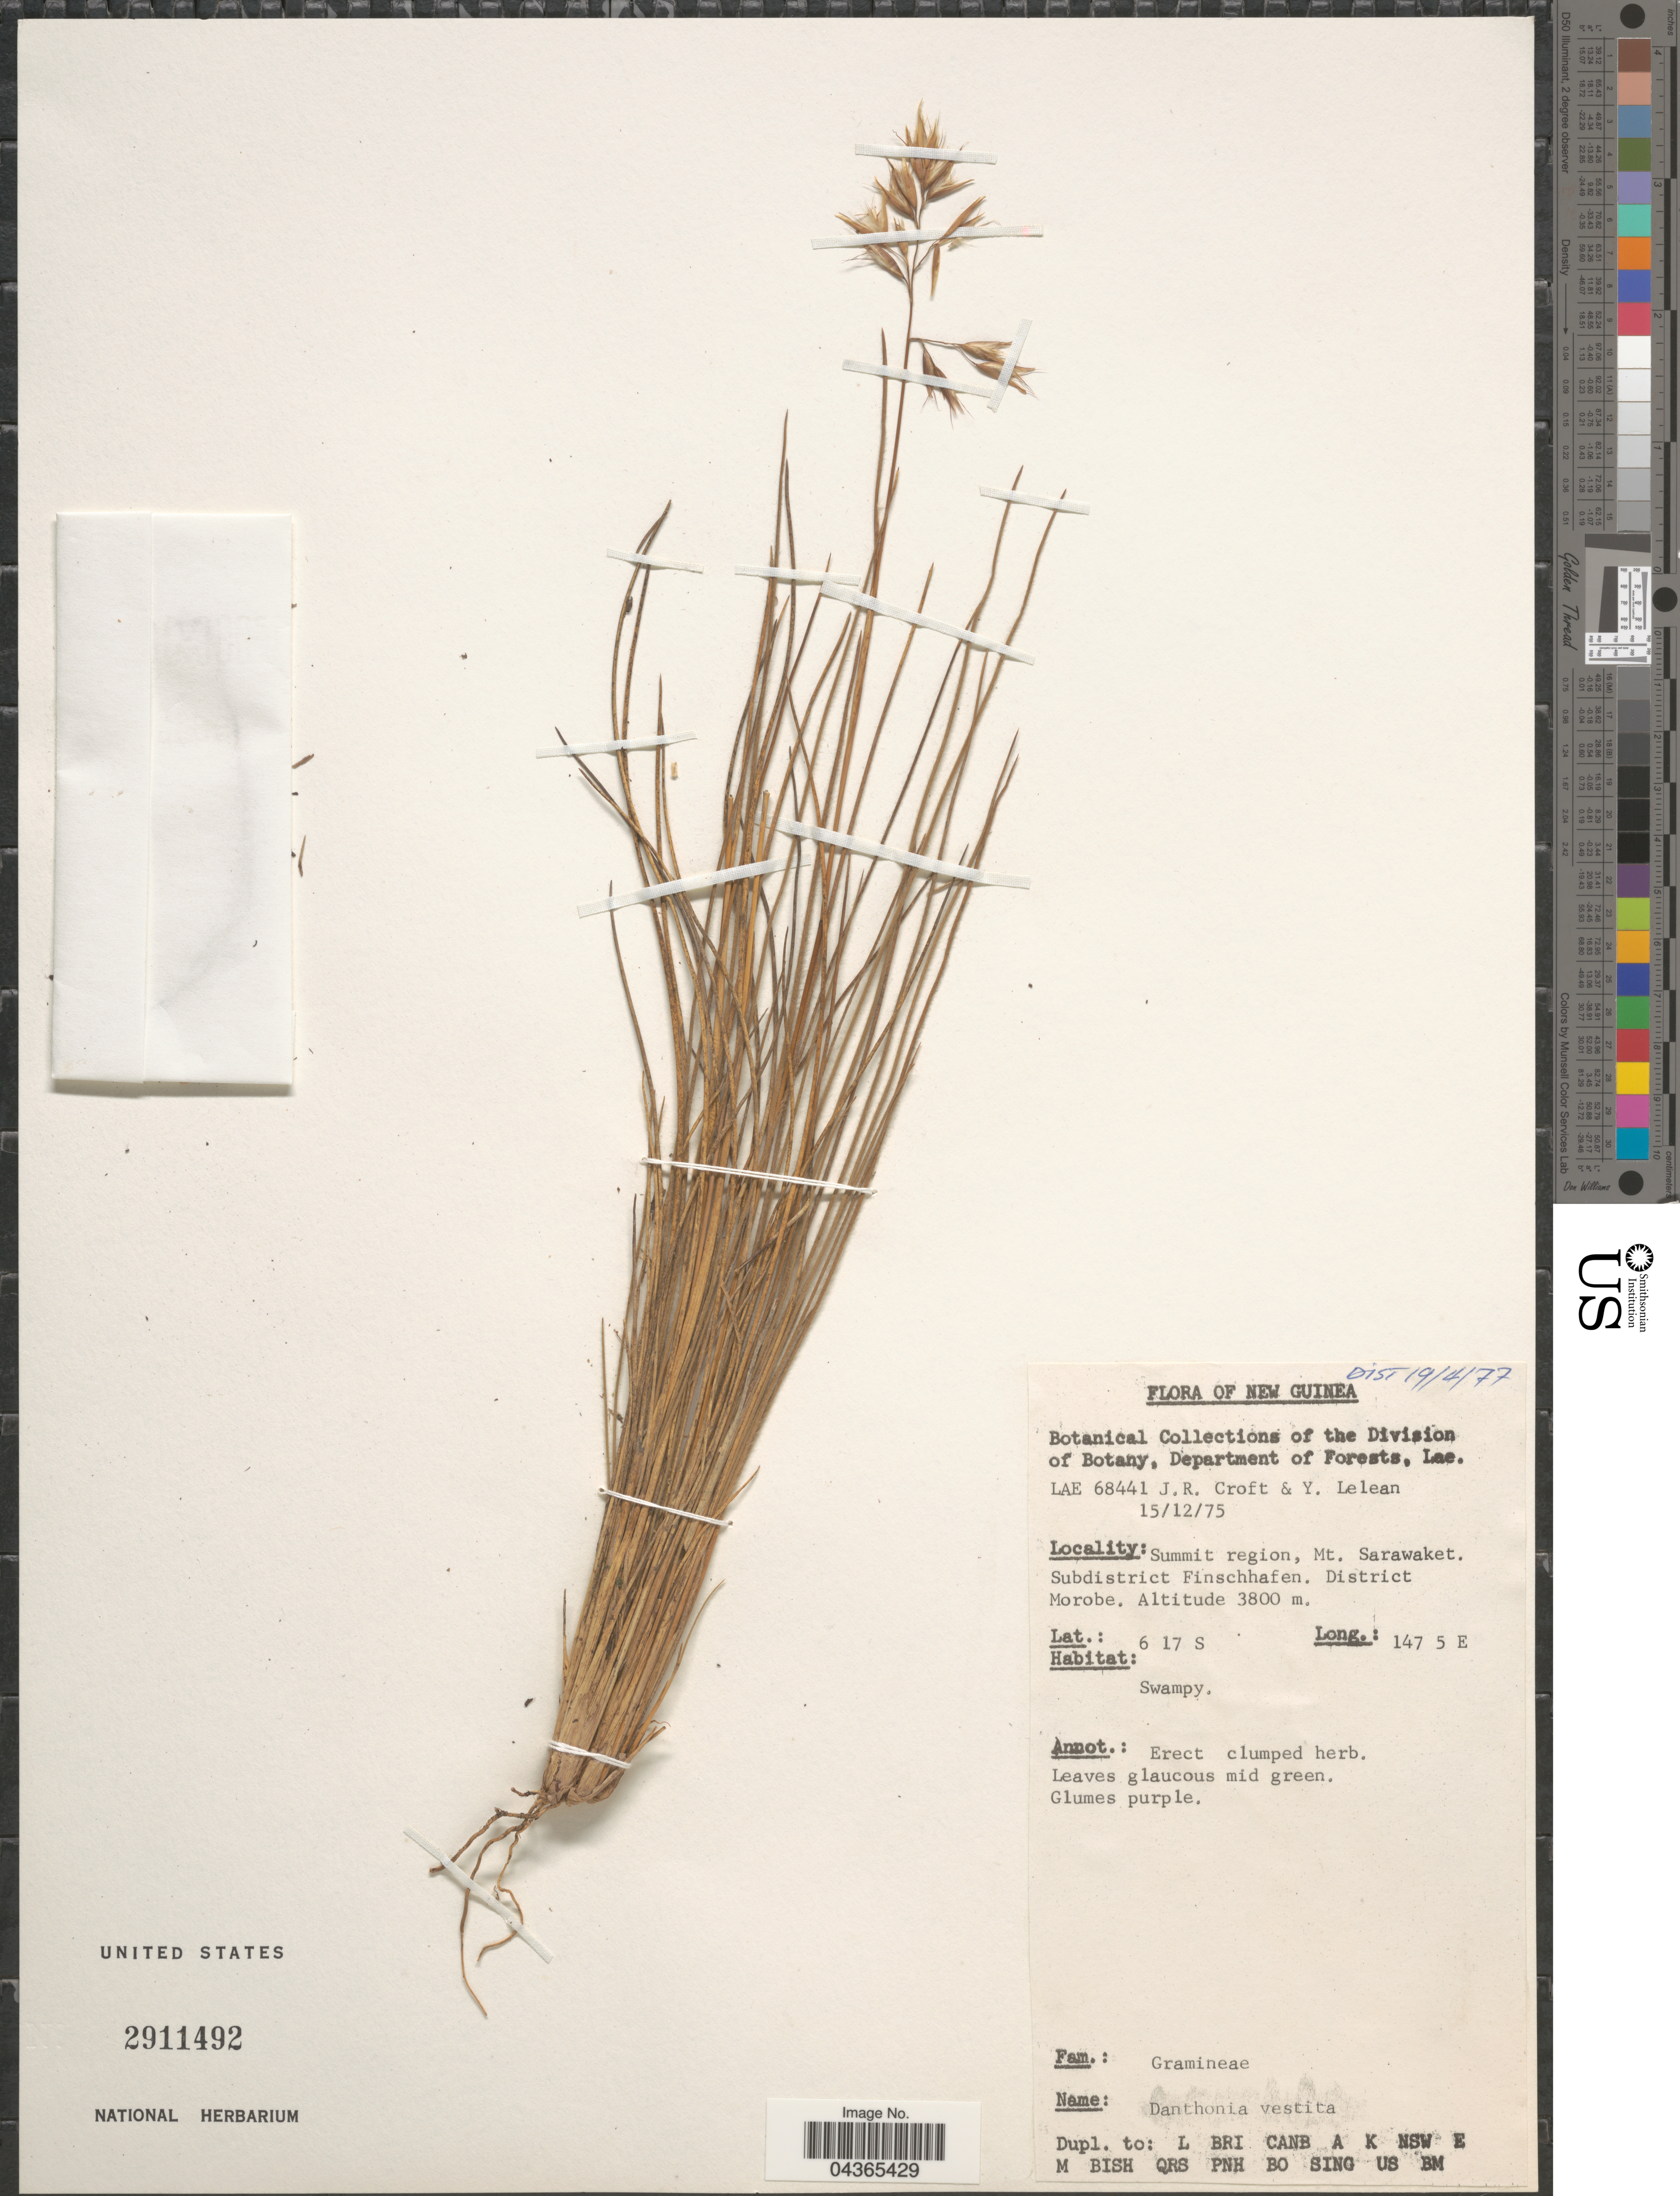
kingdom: Plantae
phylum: Tracheophyta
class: Liliopsida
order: Poales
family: Poaceae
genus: Rytidosperma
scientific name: Rytidosperma vestitum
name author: (Pilg.) Connor & Edgar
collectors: J. R. Croft & Y. Lelean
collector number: LAE 68441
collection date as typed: Transcribed d/m/y: 15/12/75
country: Papua New Guinea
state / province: Morobe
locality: New Guinea. Summit region, Mt. Sarawaket. Subdistrict Finschhafen. District Morobe.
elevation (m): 3800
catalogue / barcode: US 2911492